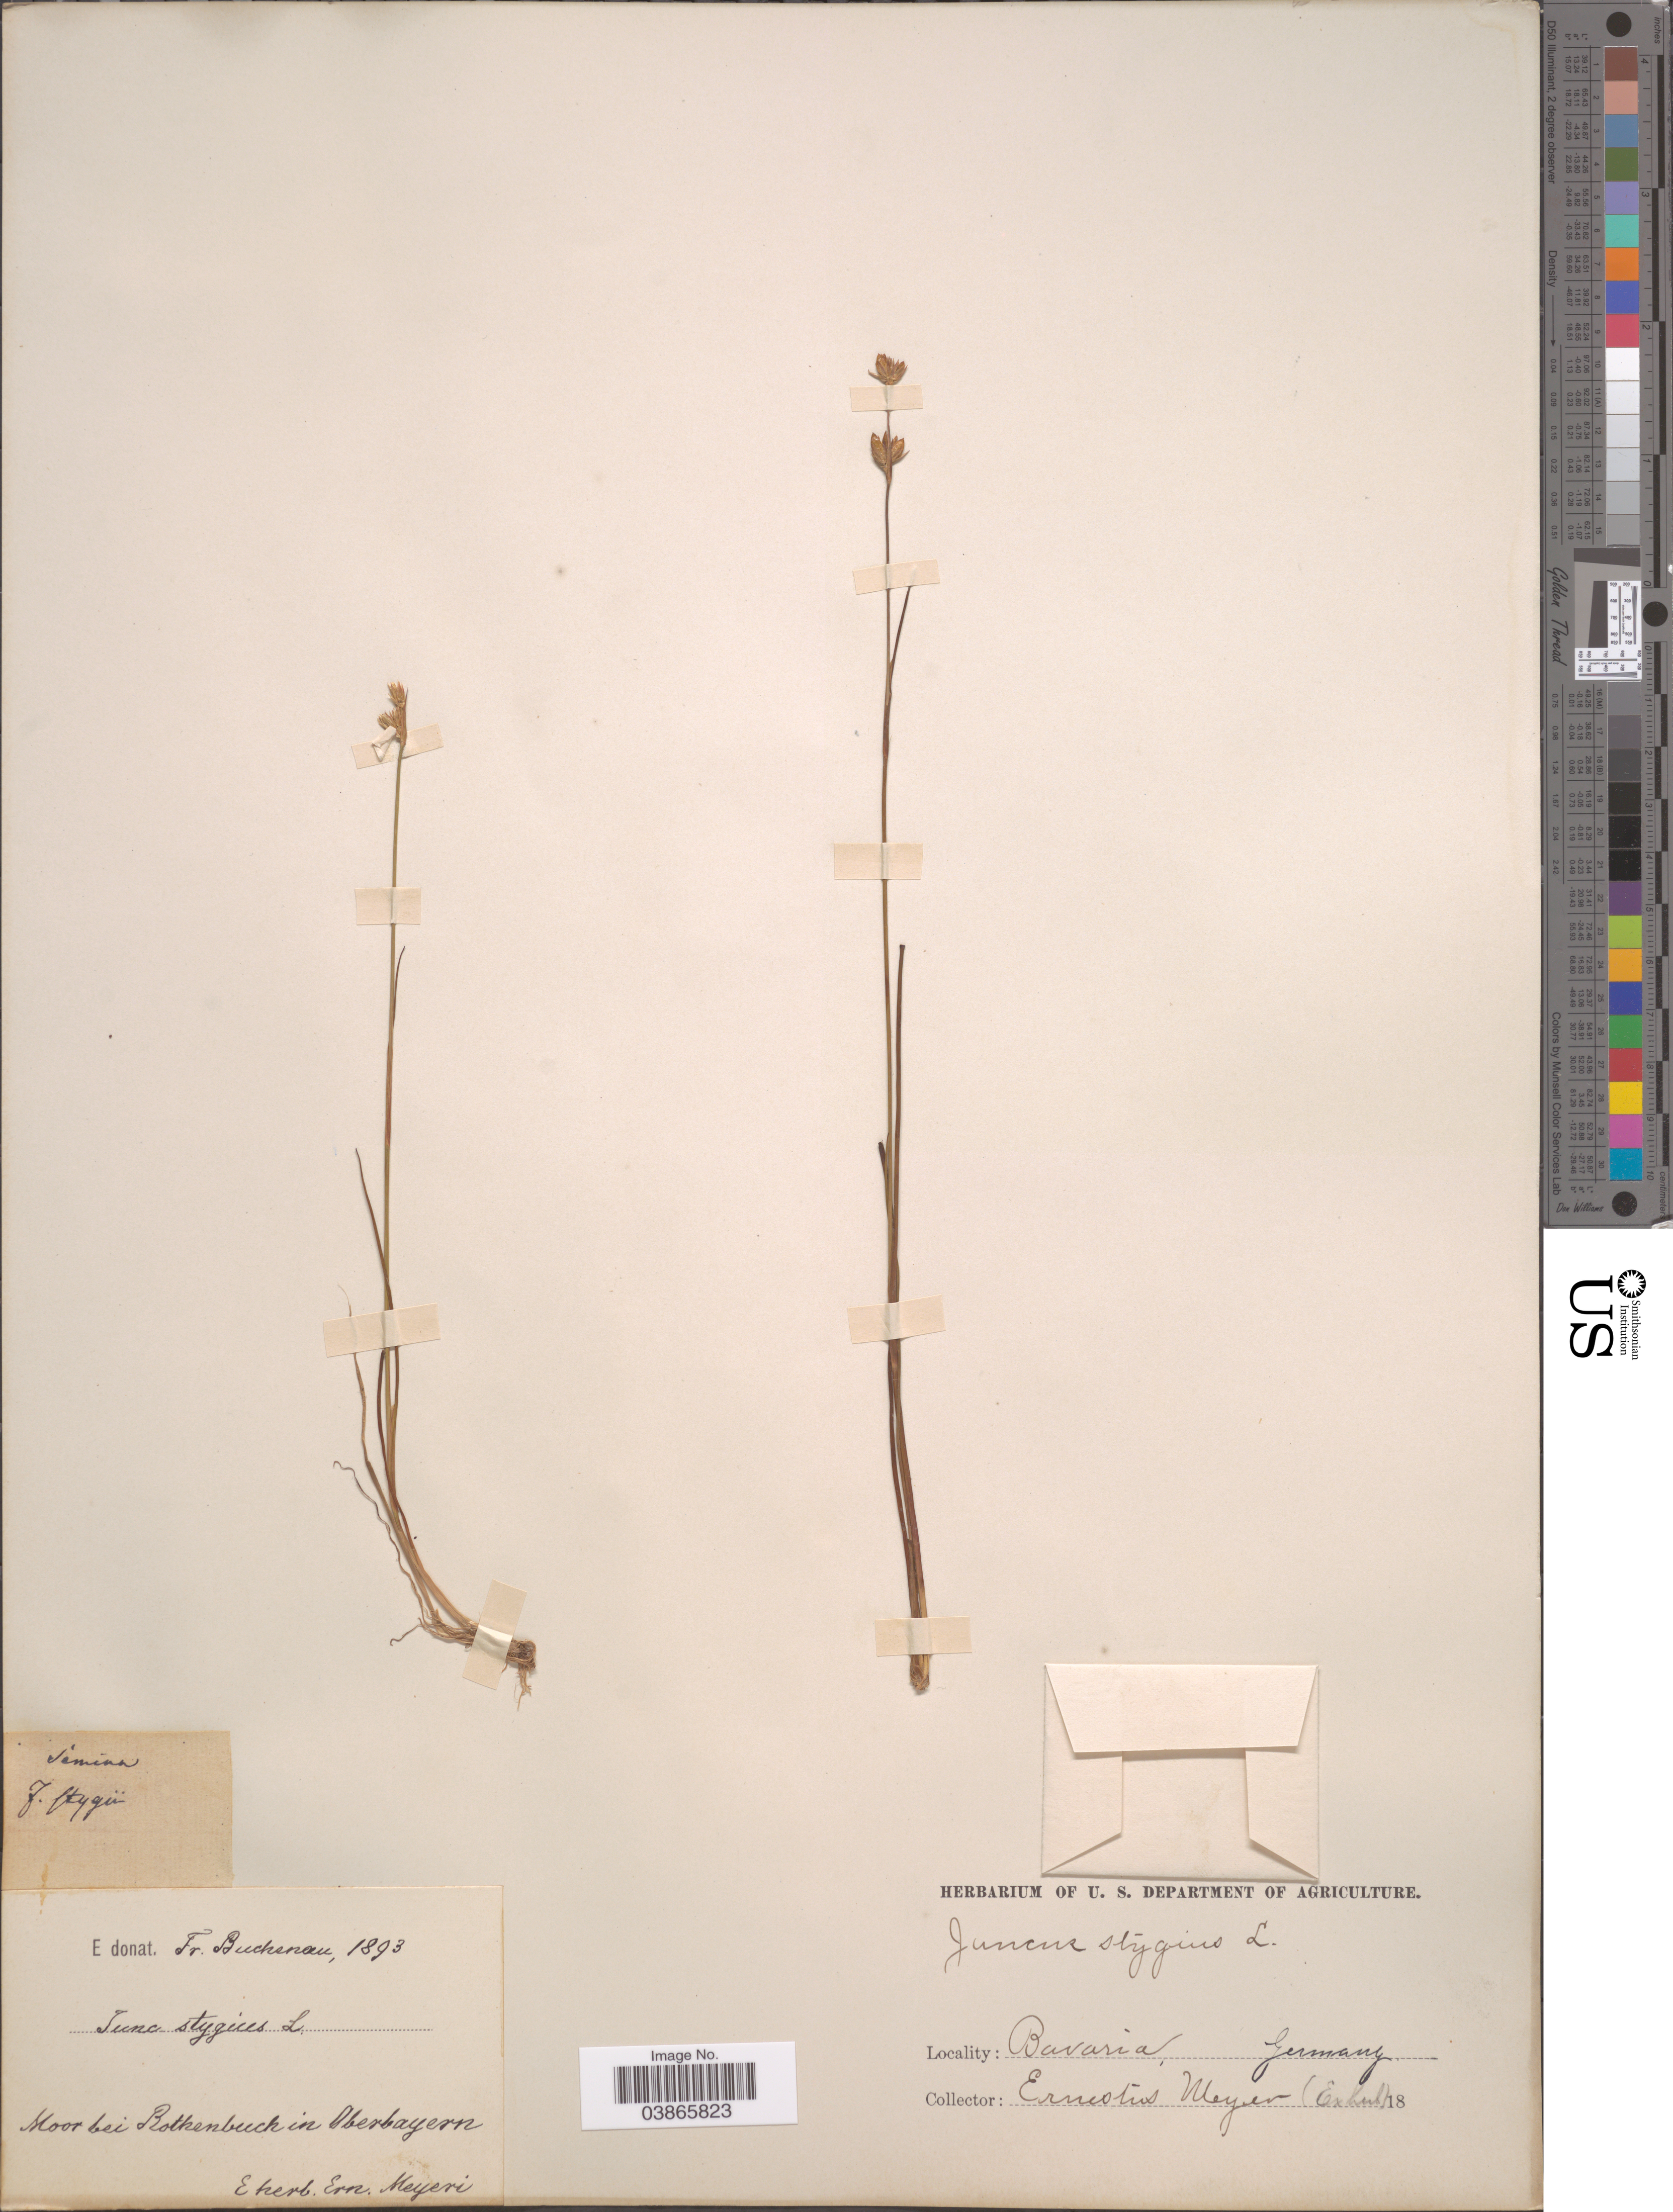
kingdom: Plantae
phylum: Tracheophyta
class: Liliopsida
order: Poales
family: Juncaceae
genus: Juncus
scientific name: Juncus stygius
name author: L.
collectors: E. H. F. Meyer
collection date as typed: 18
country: Germany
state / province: Bayern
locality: Moor bei Rothenbuch in Oberbayern. Bavaria.